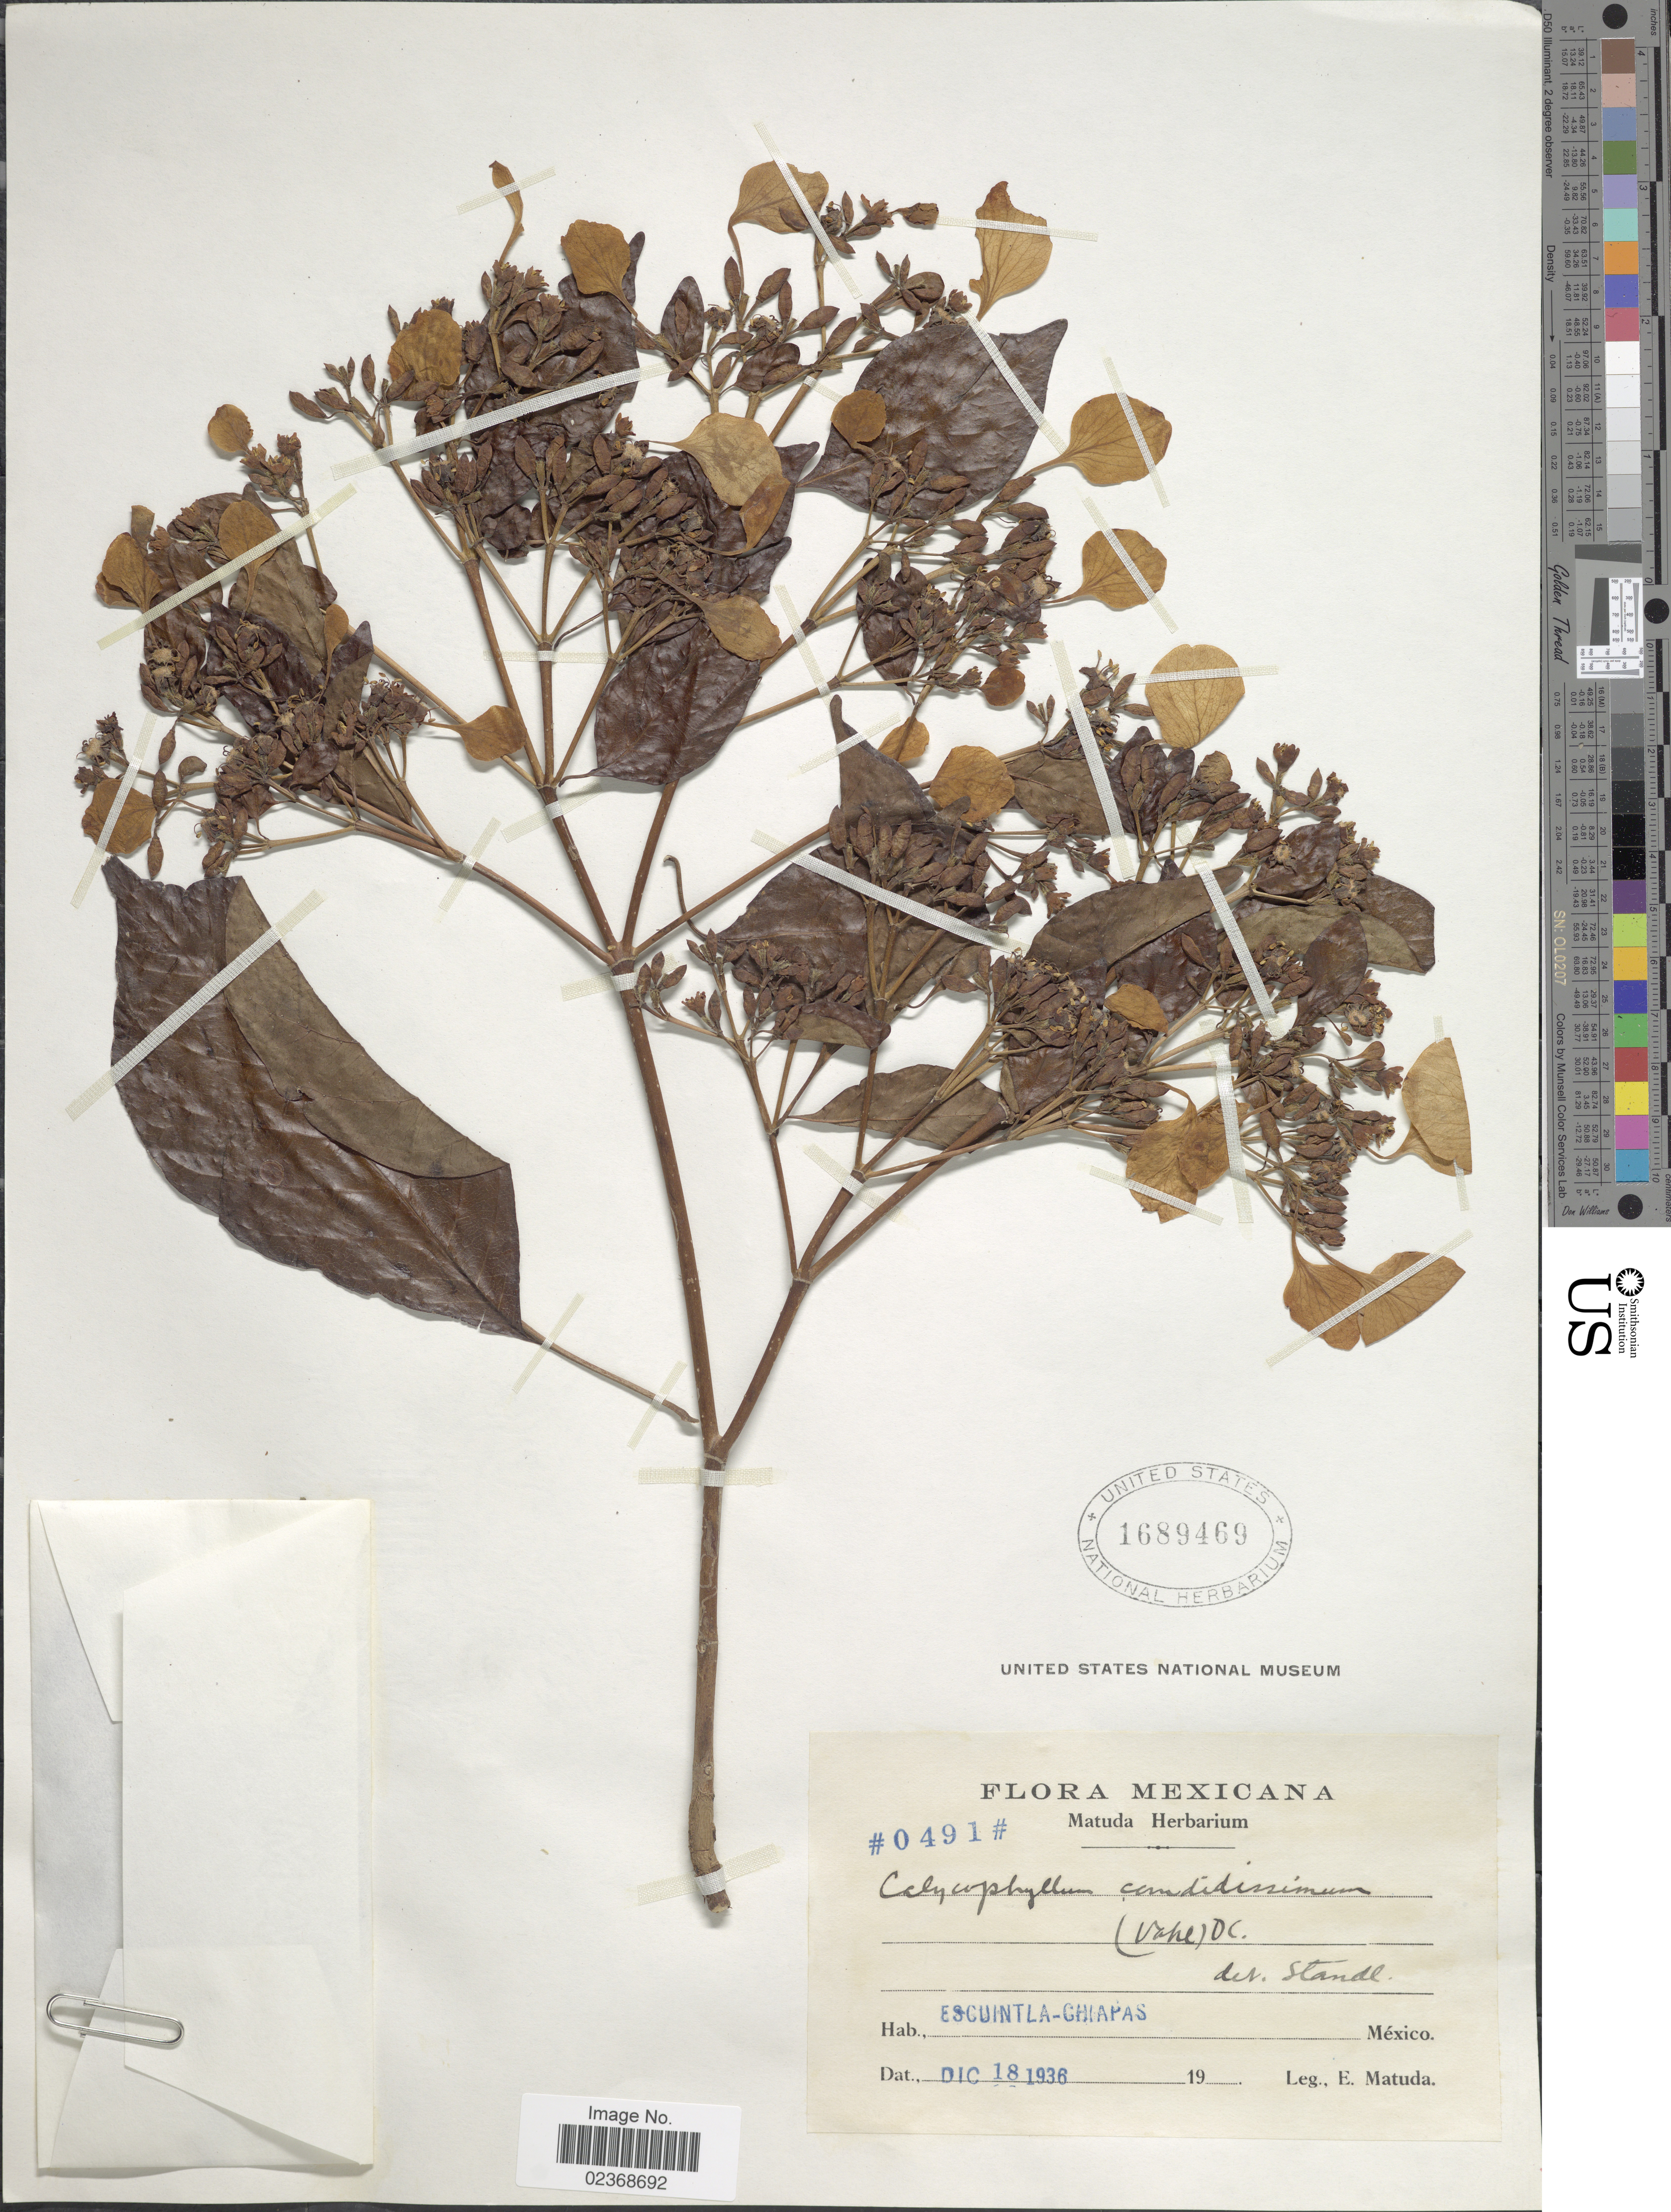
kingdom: Plantae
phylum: Tracheophyta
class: Magnoliopsida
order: Gentianales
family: Rubiaceae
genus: Calycophyllum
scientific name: Calycophyllum candidissimum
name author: (Vahl) DC.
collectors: E. Matuda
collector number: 0491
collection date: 1936-12-18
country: Mexico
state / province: Chiapas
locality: Escuintla-Chiapas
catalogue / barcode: US 1689469